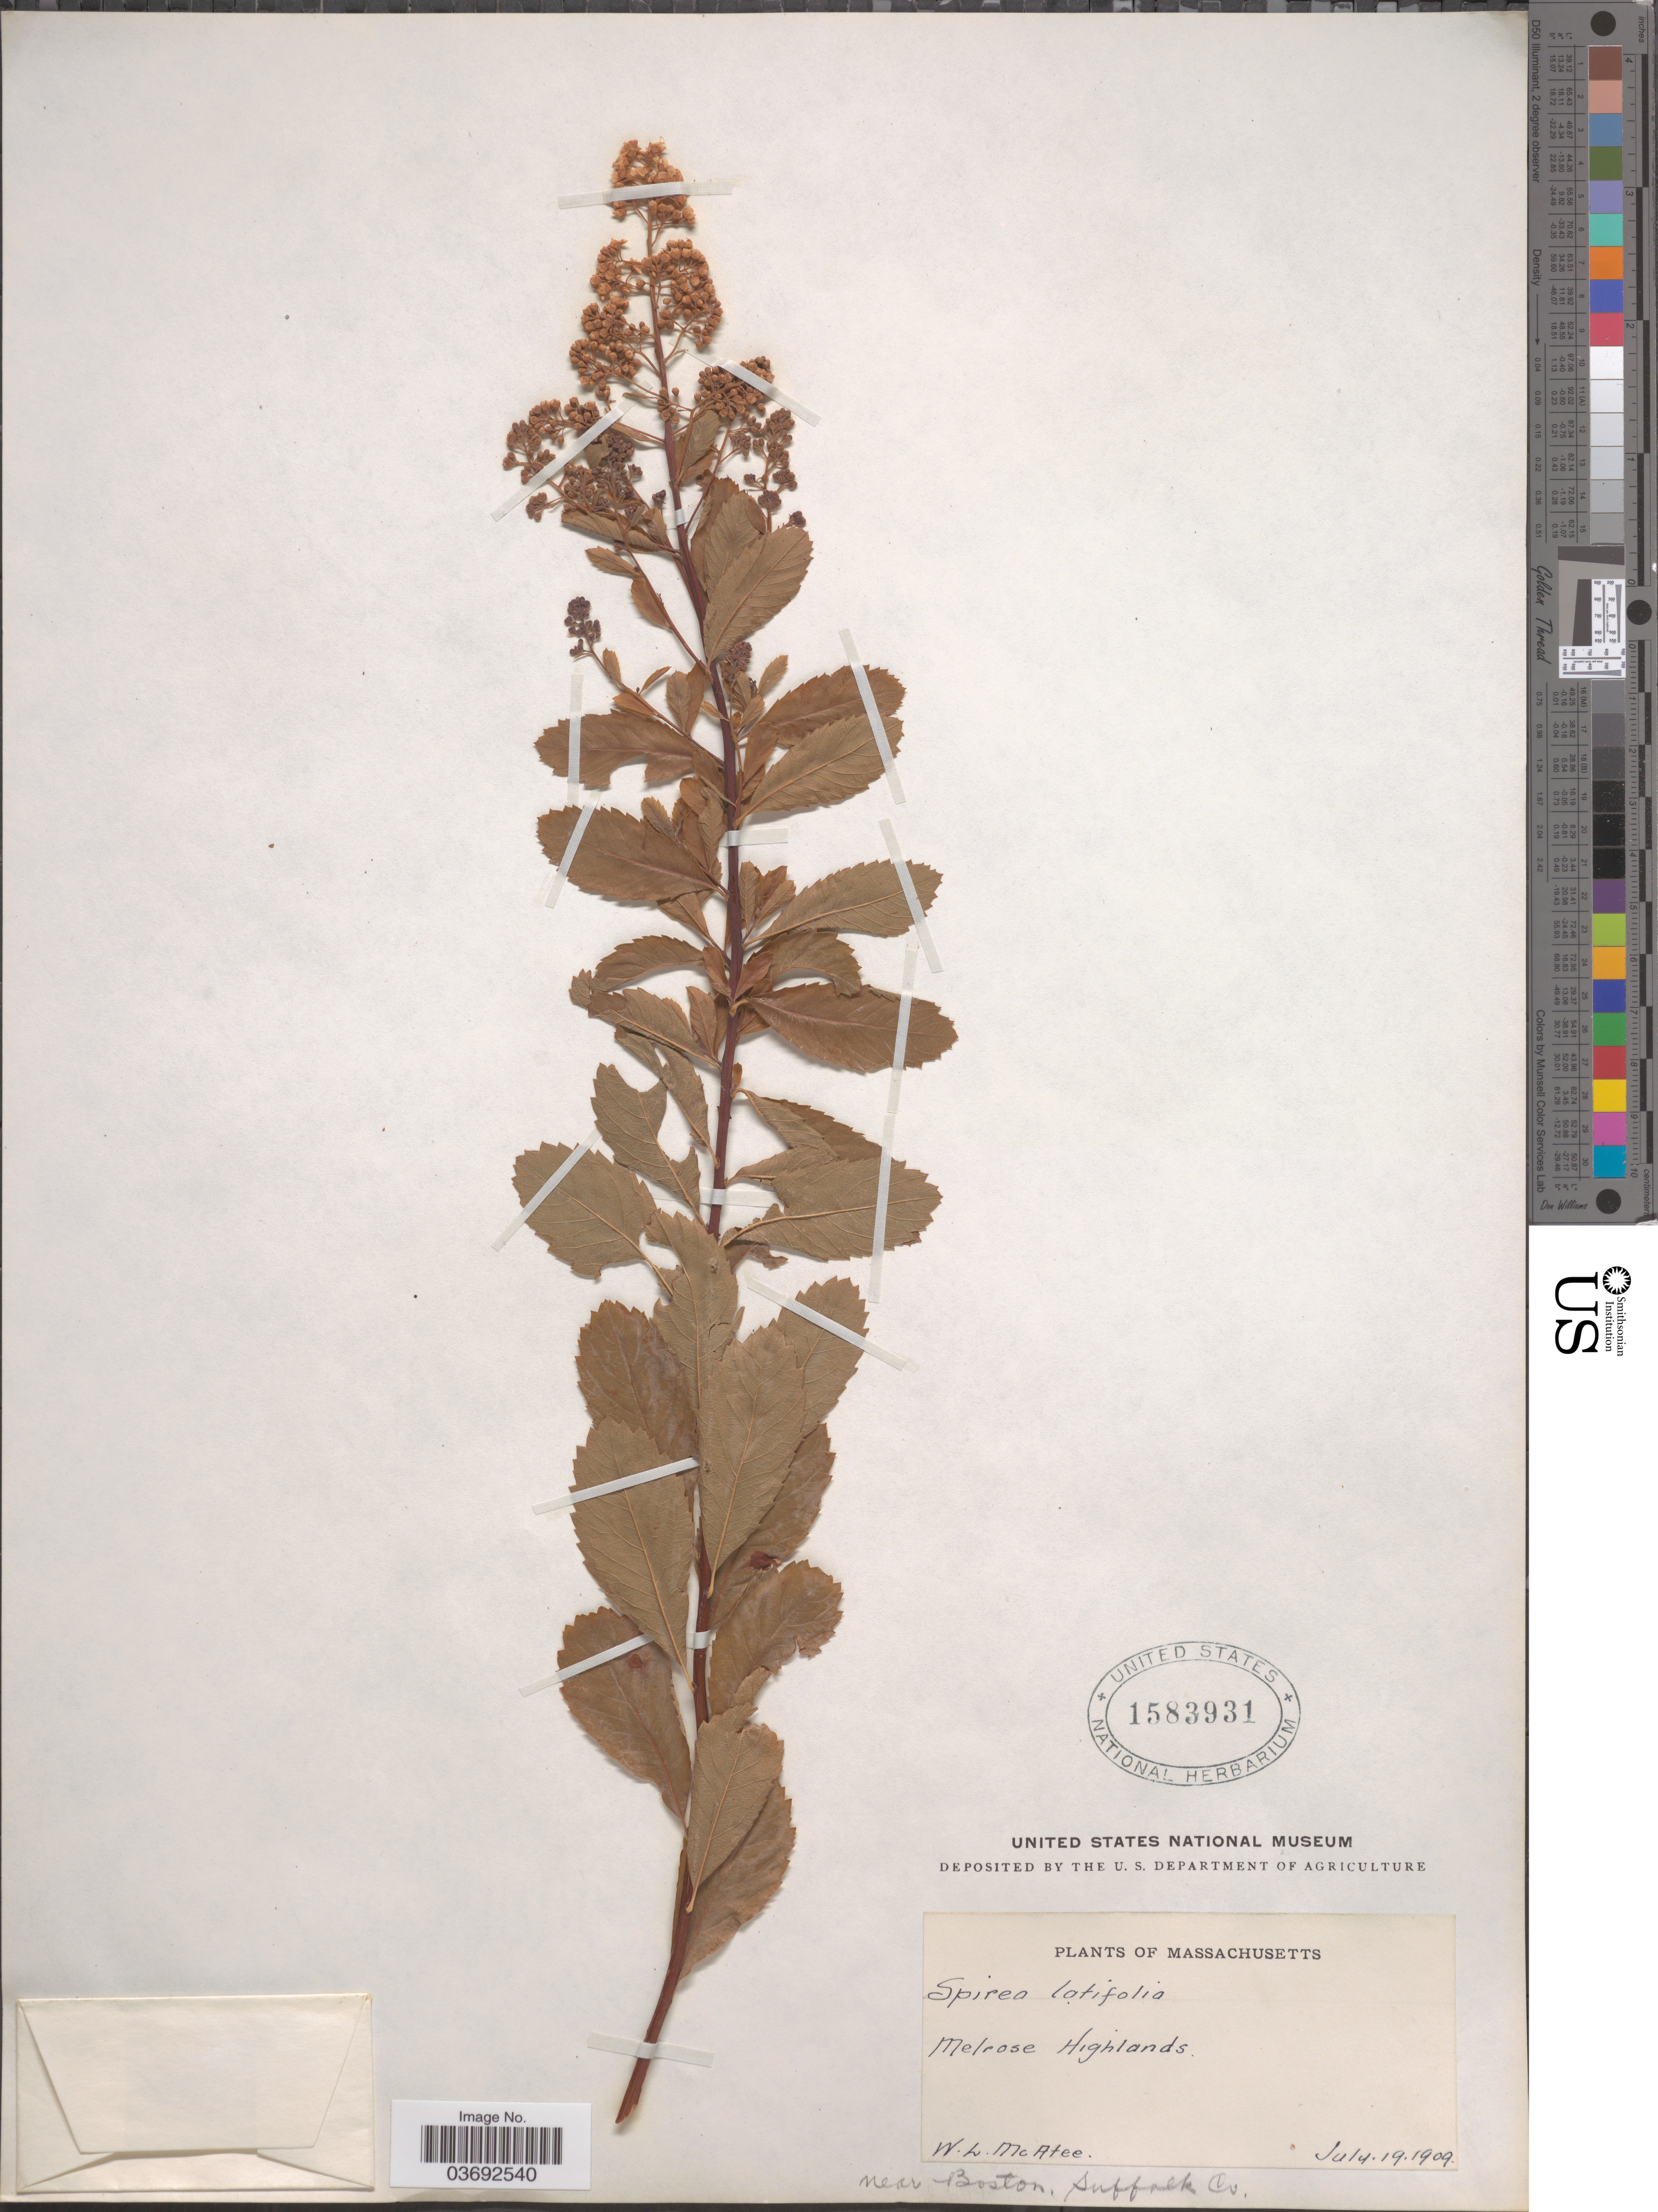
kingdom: Plantae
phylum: Tracheophyta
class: Magnoliopsida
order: Rosales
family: Rosaceae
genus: Spiraea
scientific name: Spiraea latifolia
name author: Borkh.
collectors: W. McAtee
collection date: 1909-07-19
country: United States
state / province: Massachusetts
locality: Melrose Highlands. Near Boston, Suffolk Co.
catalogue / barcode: US 1583931